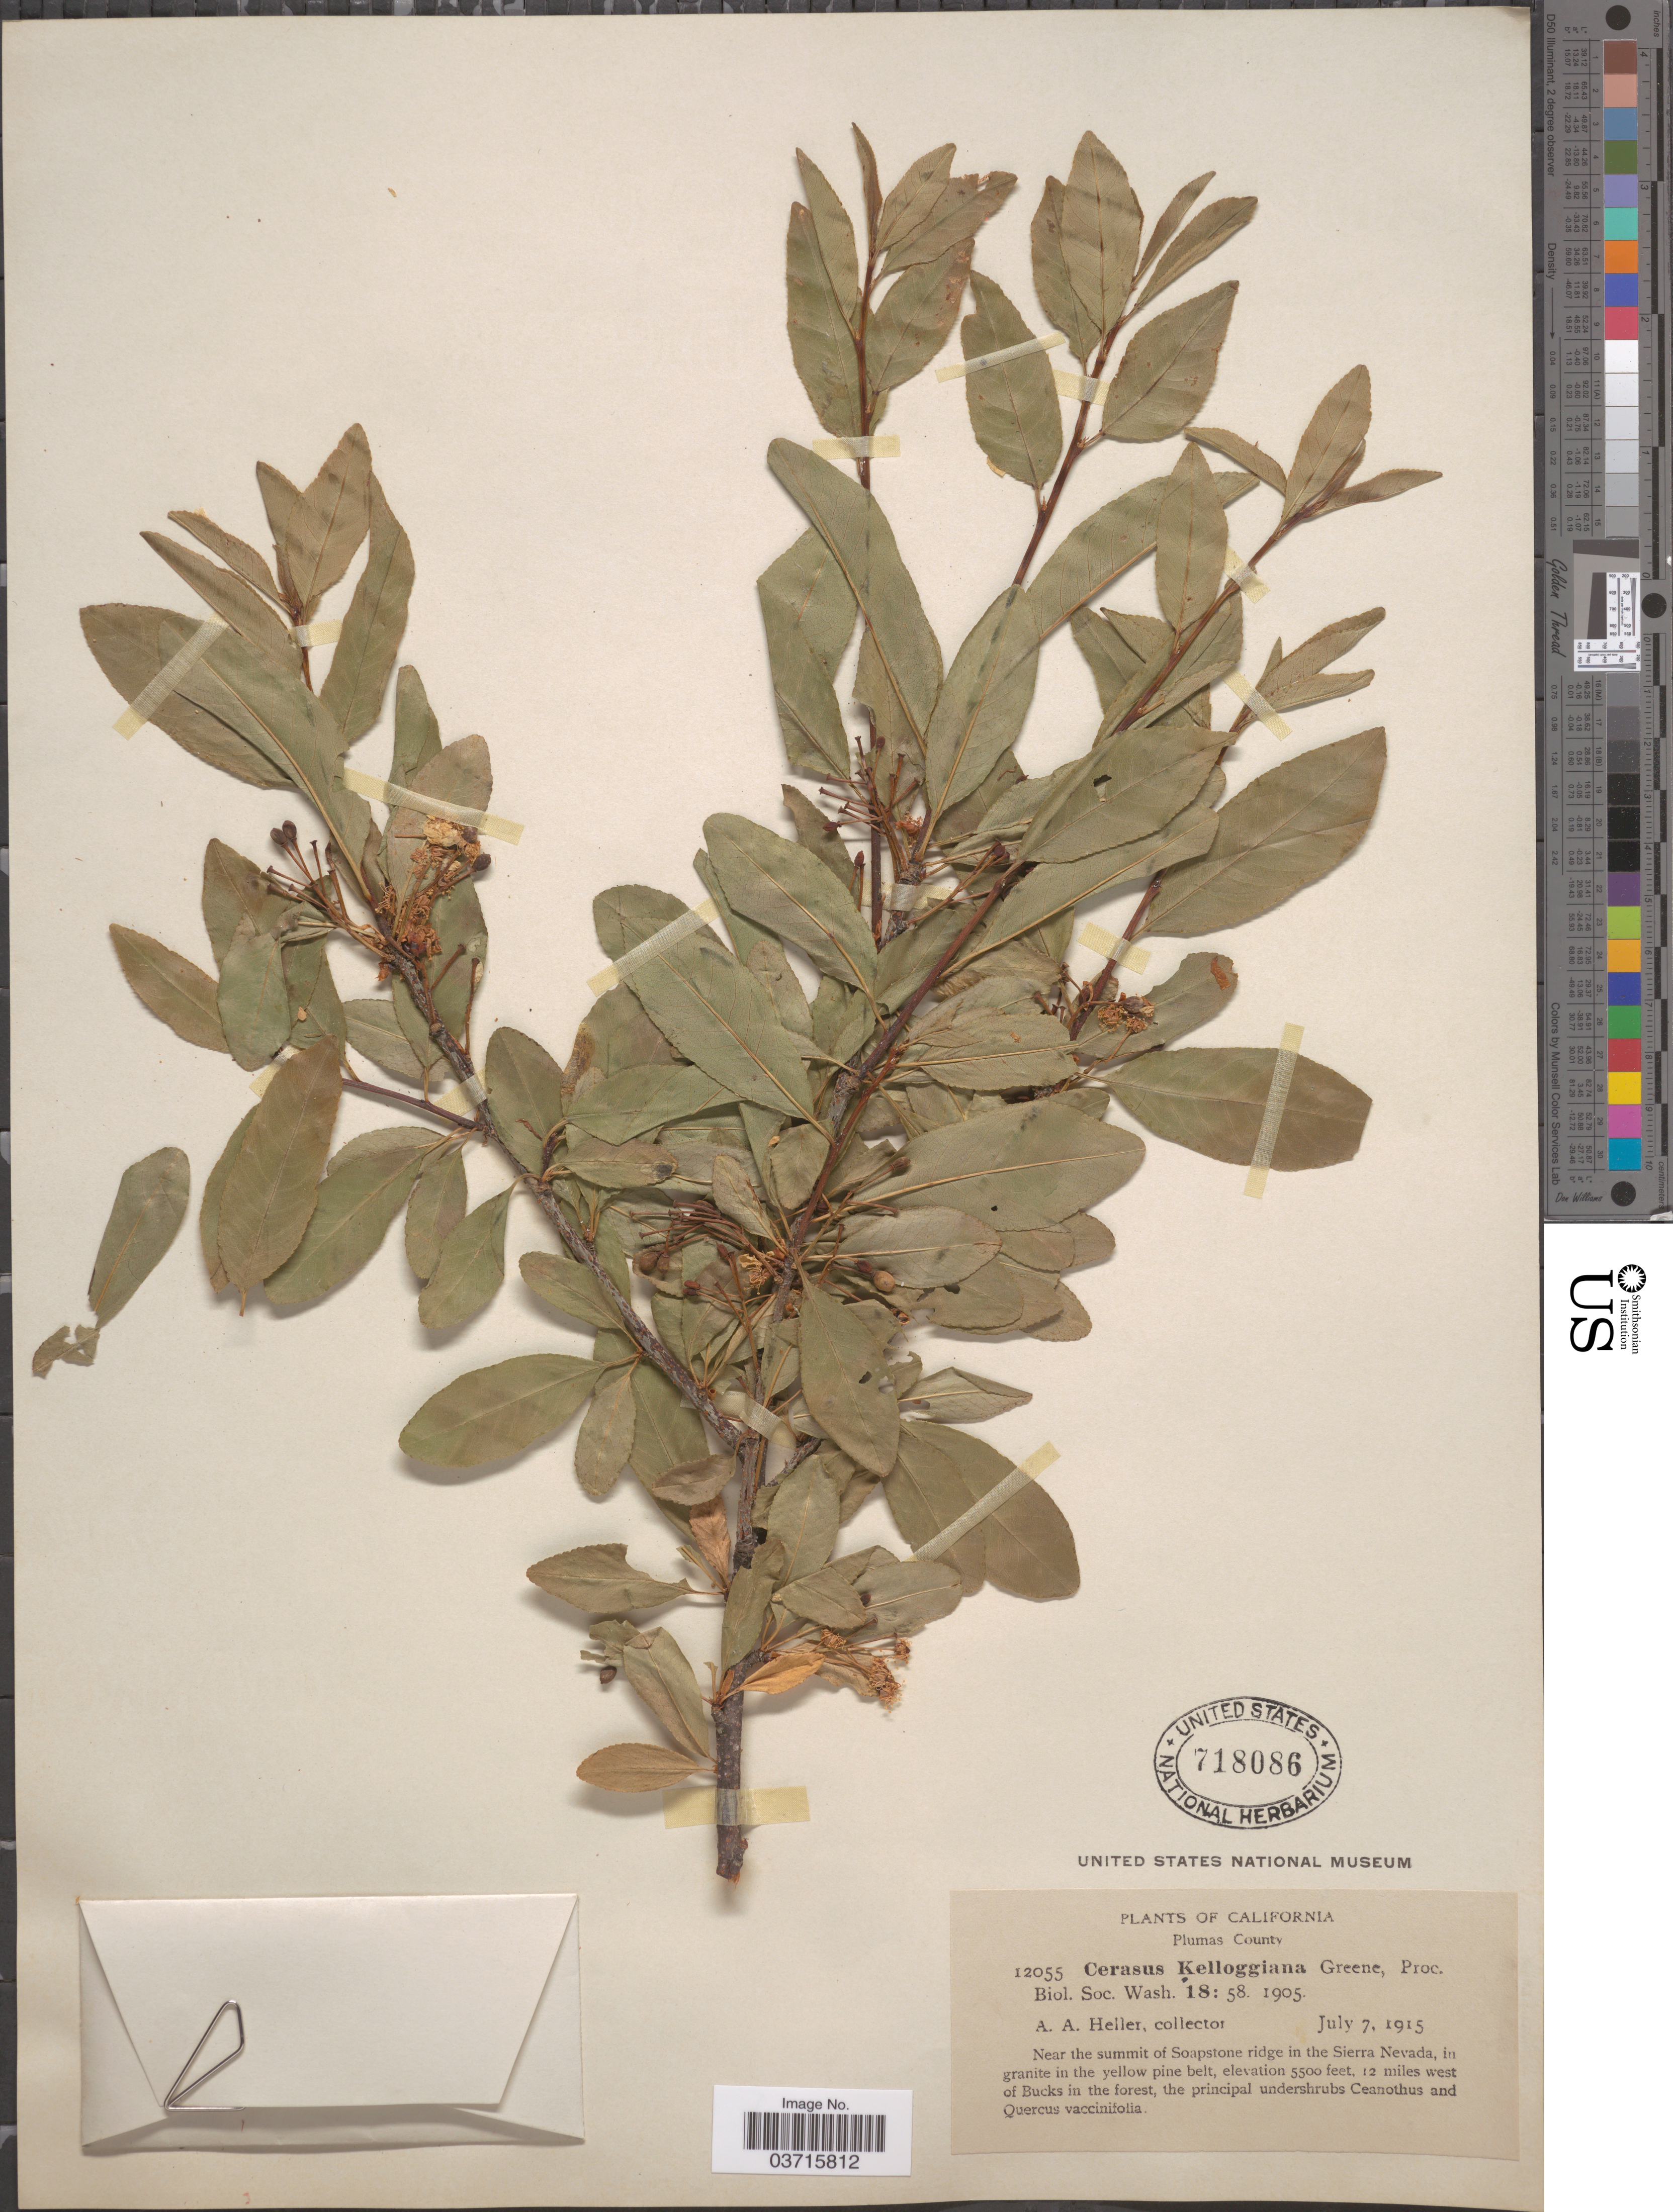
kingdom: Plantae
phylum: Tracheophyta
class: Magnoliopsida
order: Rosales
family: Rosaceae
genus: Prunus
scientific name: Prunus kelloggiana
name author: (Greene)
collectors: A. A. Heller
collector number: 12055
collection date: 1915-07-07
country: United States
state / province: California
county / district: Plumas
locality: Plumas County. Near the summit of Soapstone ridge in the Sierra Nevada, 12 miles west of Bucks in the forest.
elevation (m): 1676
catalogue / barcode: US 718086